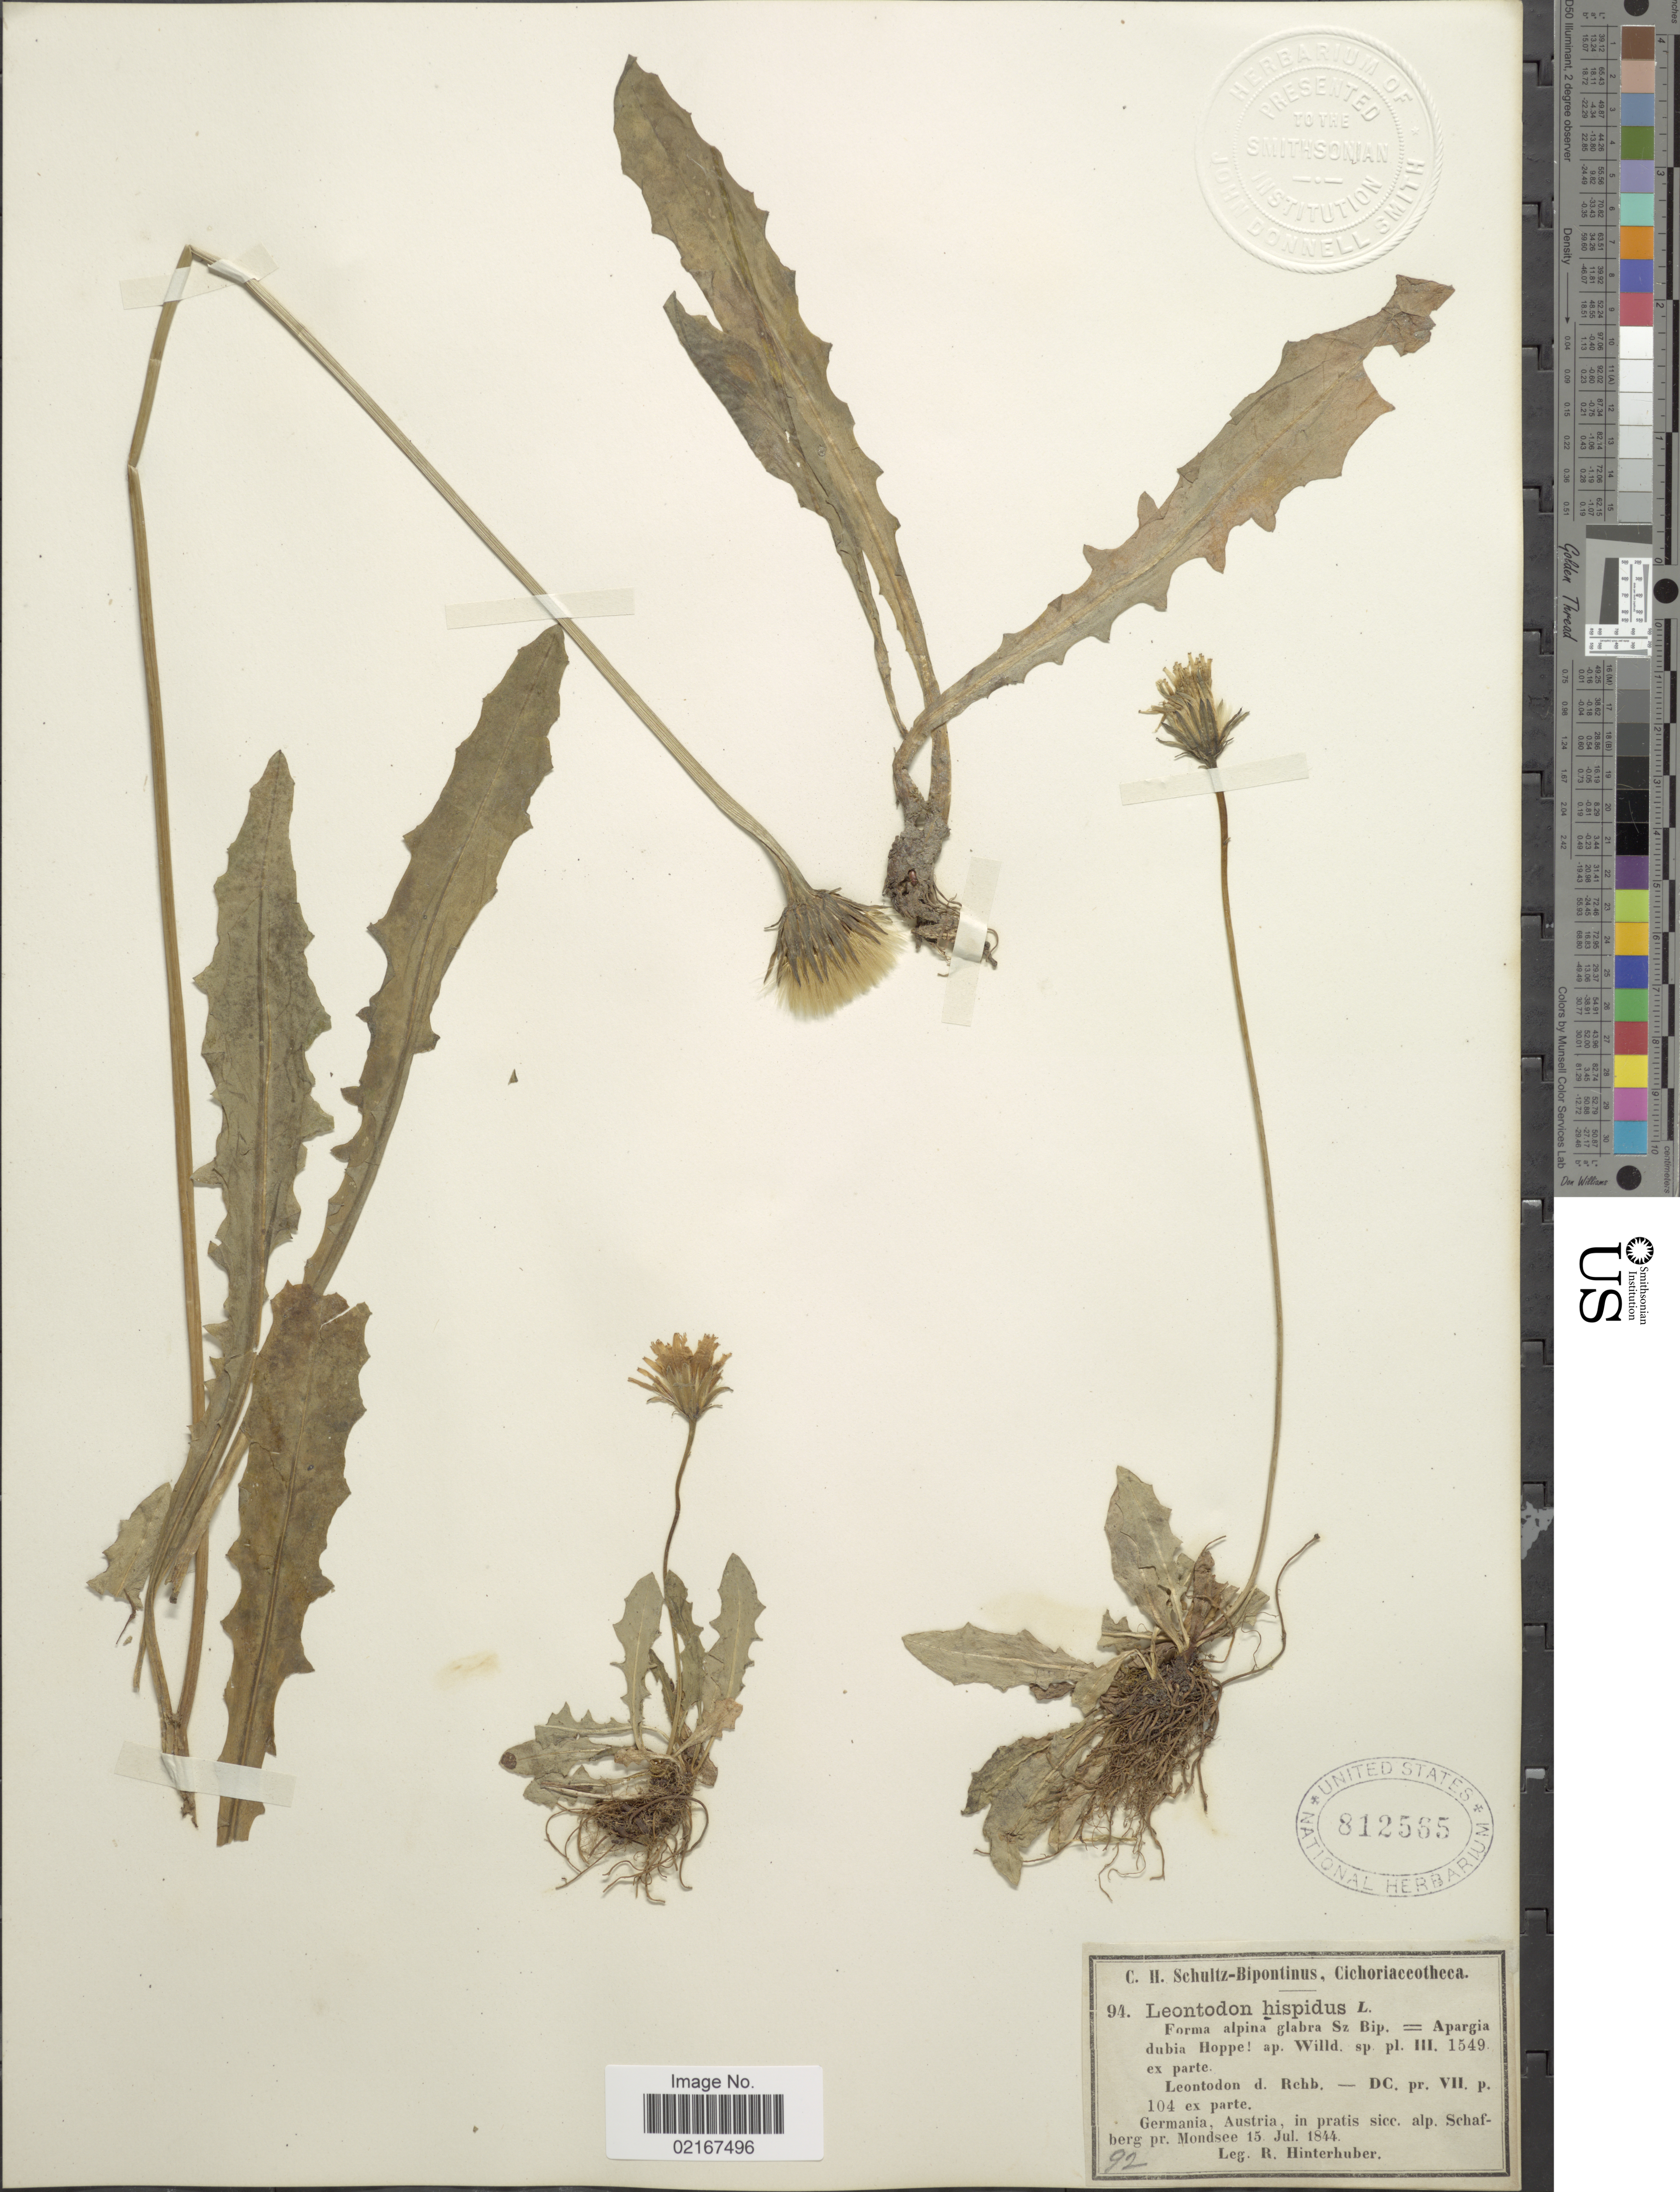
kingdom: Plantae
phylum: Tracheophyta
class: Magnoliopsida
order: Asterales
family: Asteraceae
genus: Leontodon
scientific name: Leontodon hispidus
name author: L.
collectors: -. Hinterhuber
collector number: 94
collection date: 1844-07-15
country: Austria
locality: Germania, Austria, in pratis sicc. alp. Schafberg pr. Mondsee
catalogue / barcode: US 812565